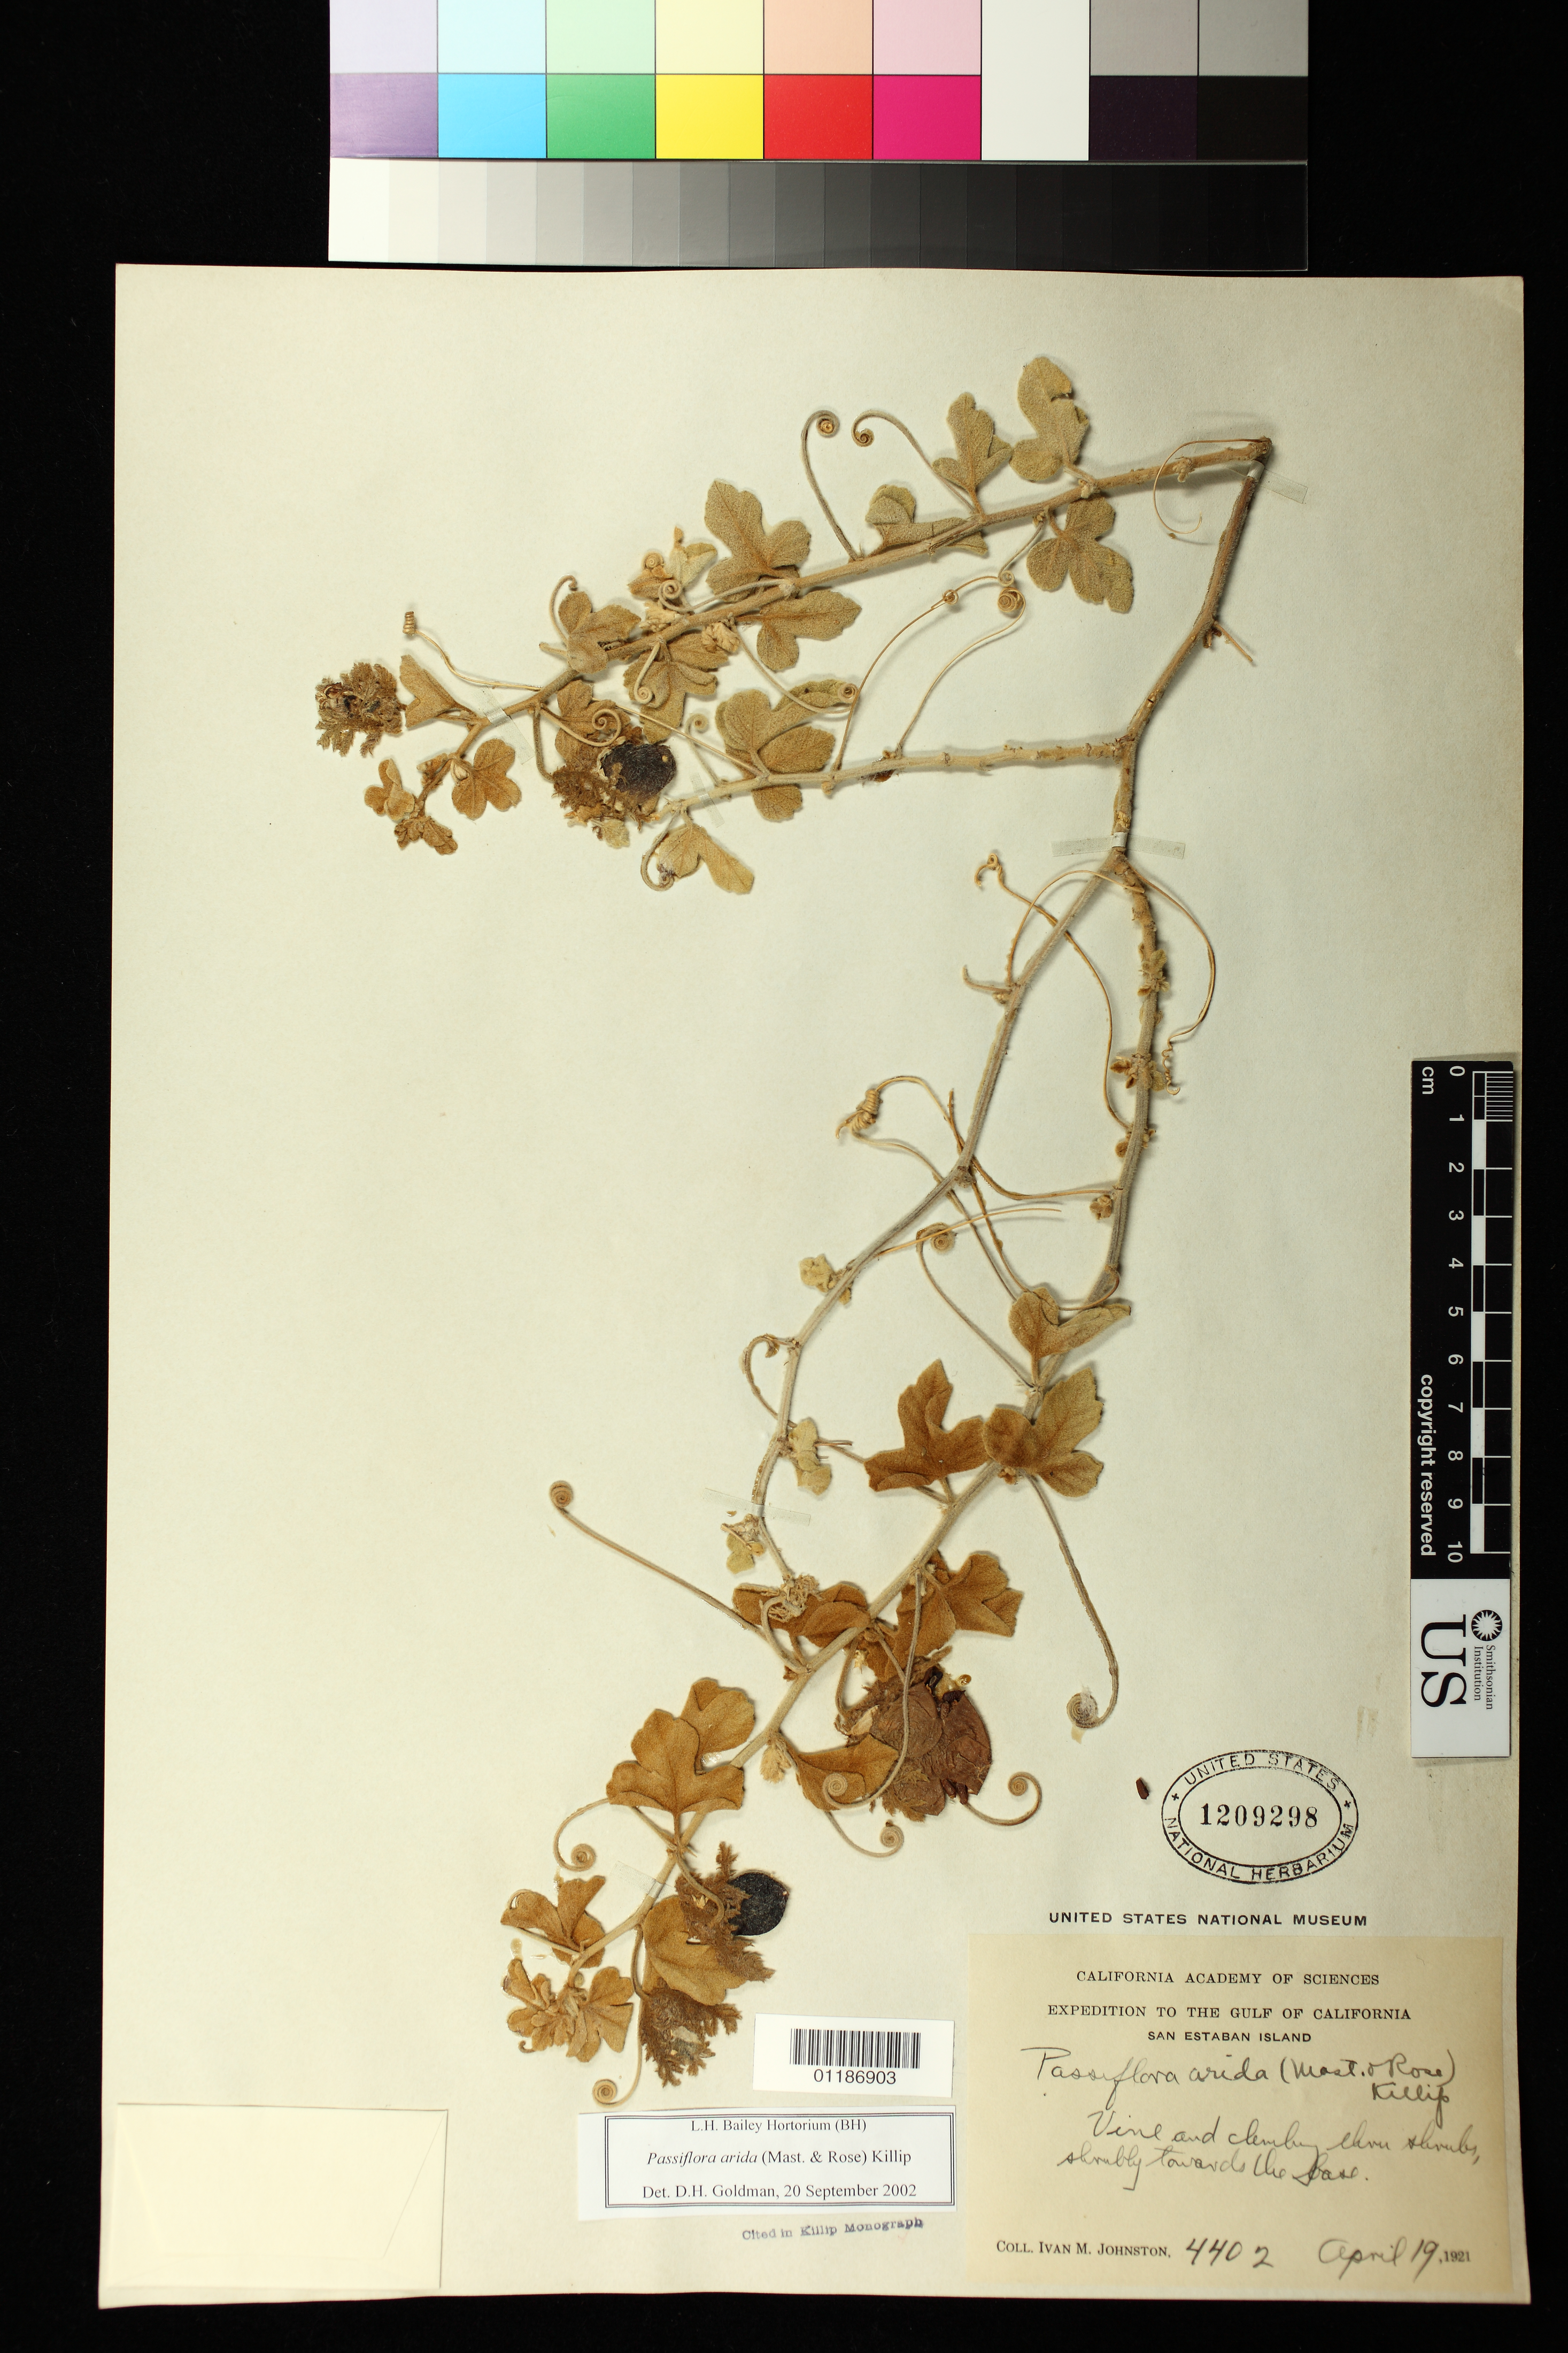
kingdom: Plantae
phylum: Tracheophyta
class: Magnoliopsida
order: Malpighiales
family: Passifloraceae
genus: Passiflora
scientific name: Passiflora arida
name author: (Mast. & Rose) Killip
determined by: Svoboda, H. T.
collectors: I.M. Johnston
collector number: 4402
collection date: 1921-04-19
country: Mexico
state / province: Sonora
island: San Esteban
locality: Gulf of California. San Estaban [Esteban] Island.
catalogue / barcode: US 1209298